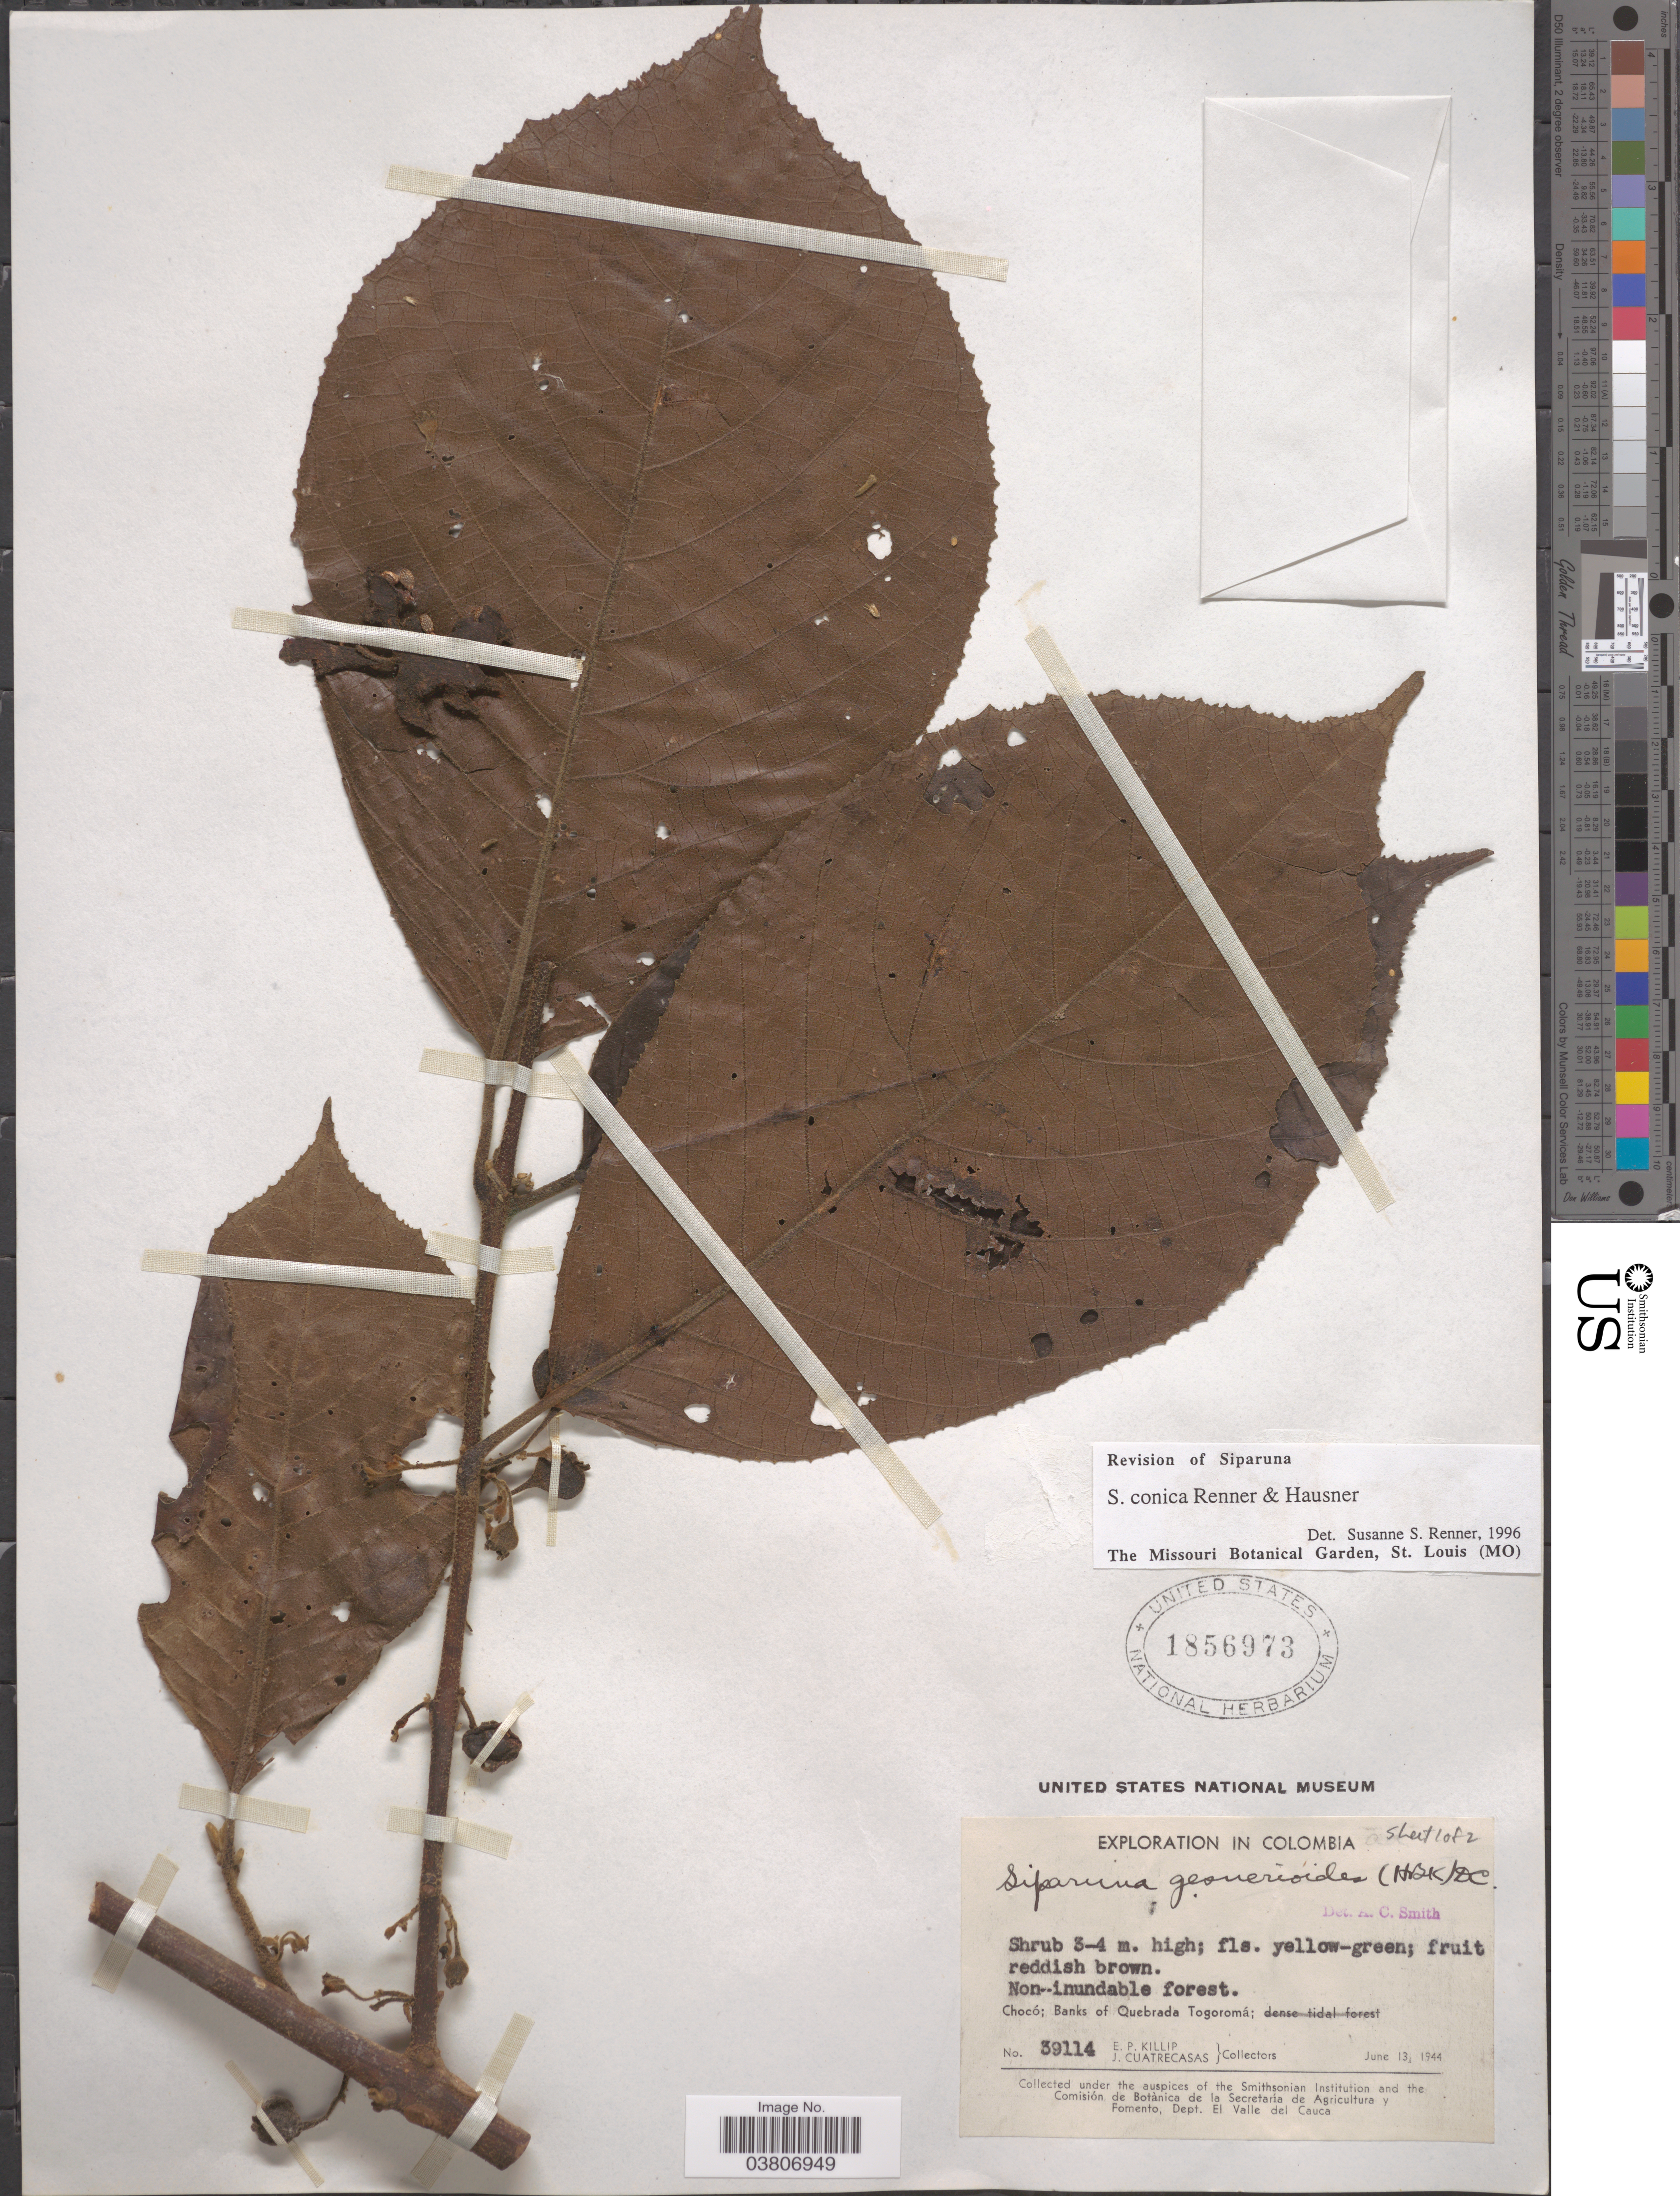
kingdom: Plantae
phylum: Tracheophyta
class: Magnoliopsida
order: Laurales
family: Siparunaceae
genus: Siparuna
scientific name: Siparuna conica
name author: S.S. Renner & Hausner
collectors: E. P. Killip & J. Cuatrecasas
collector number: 39114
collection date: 1944-06-13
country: Colombia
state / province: Chocó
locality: Banks of Quebrada Togoromá.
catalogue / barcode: US 1856973